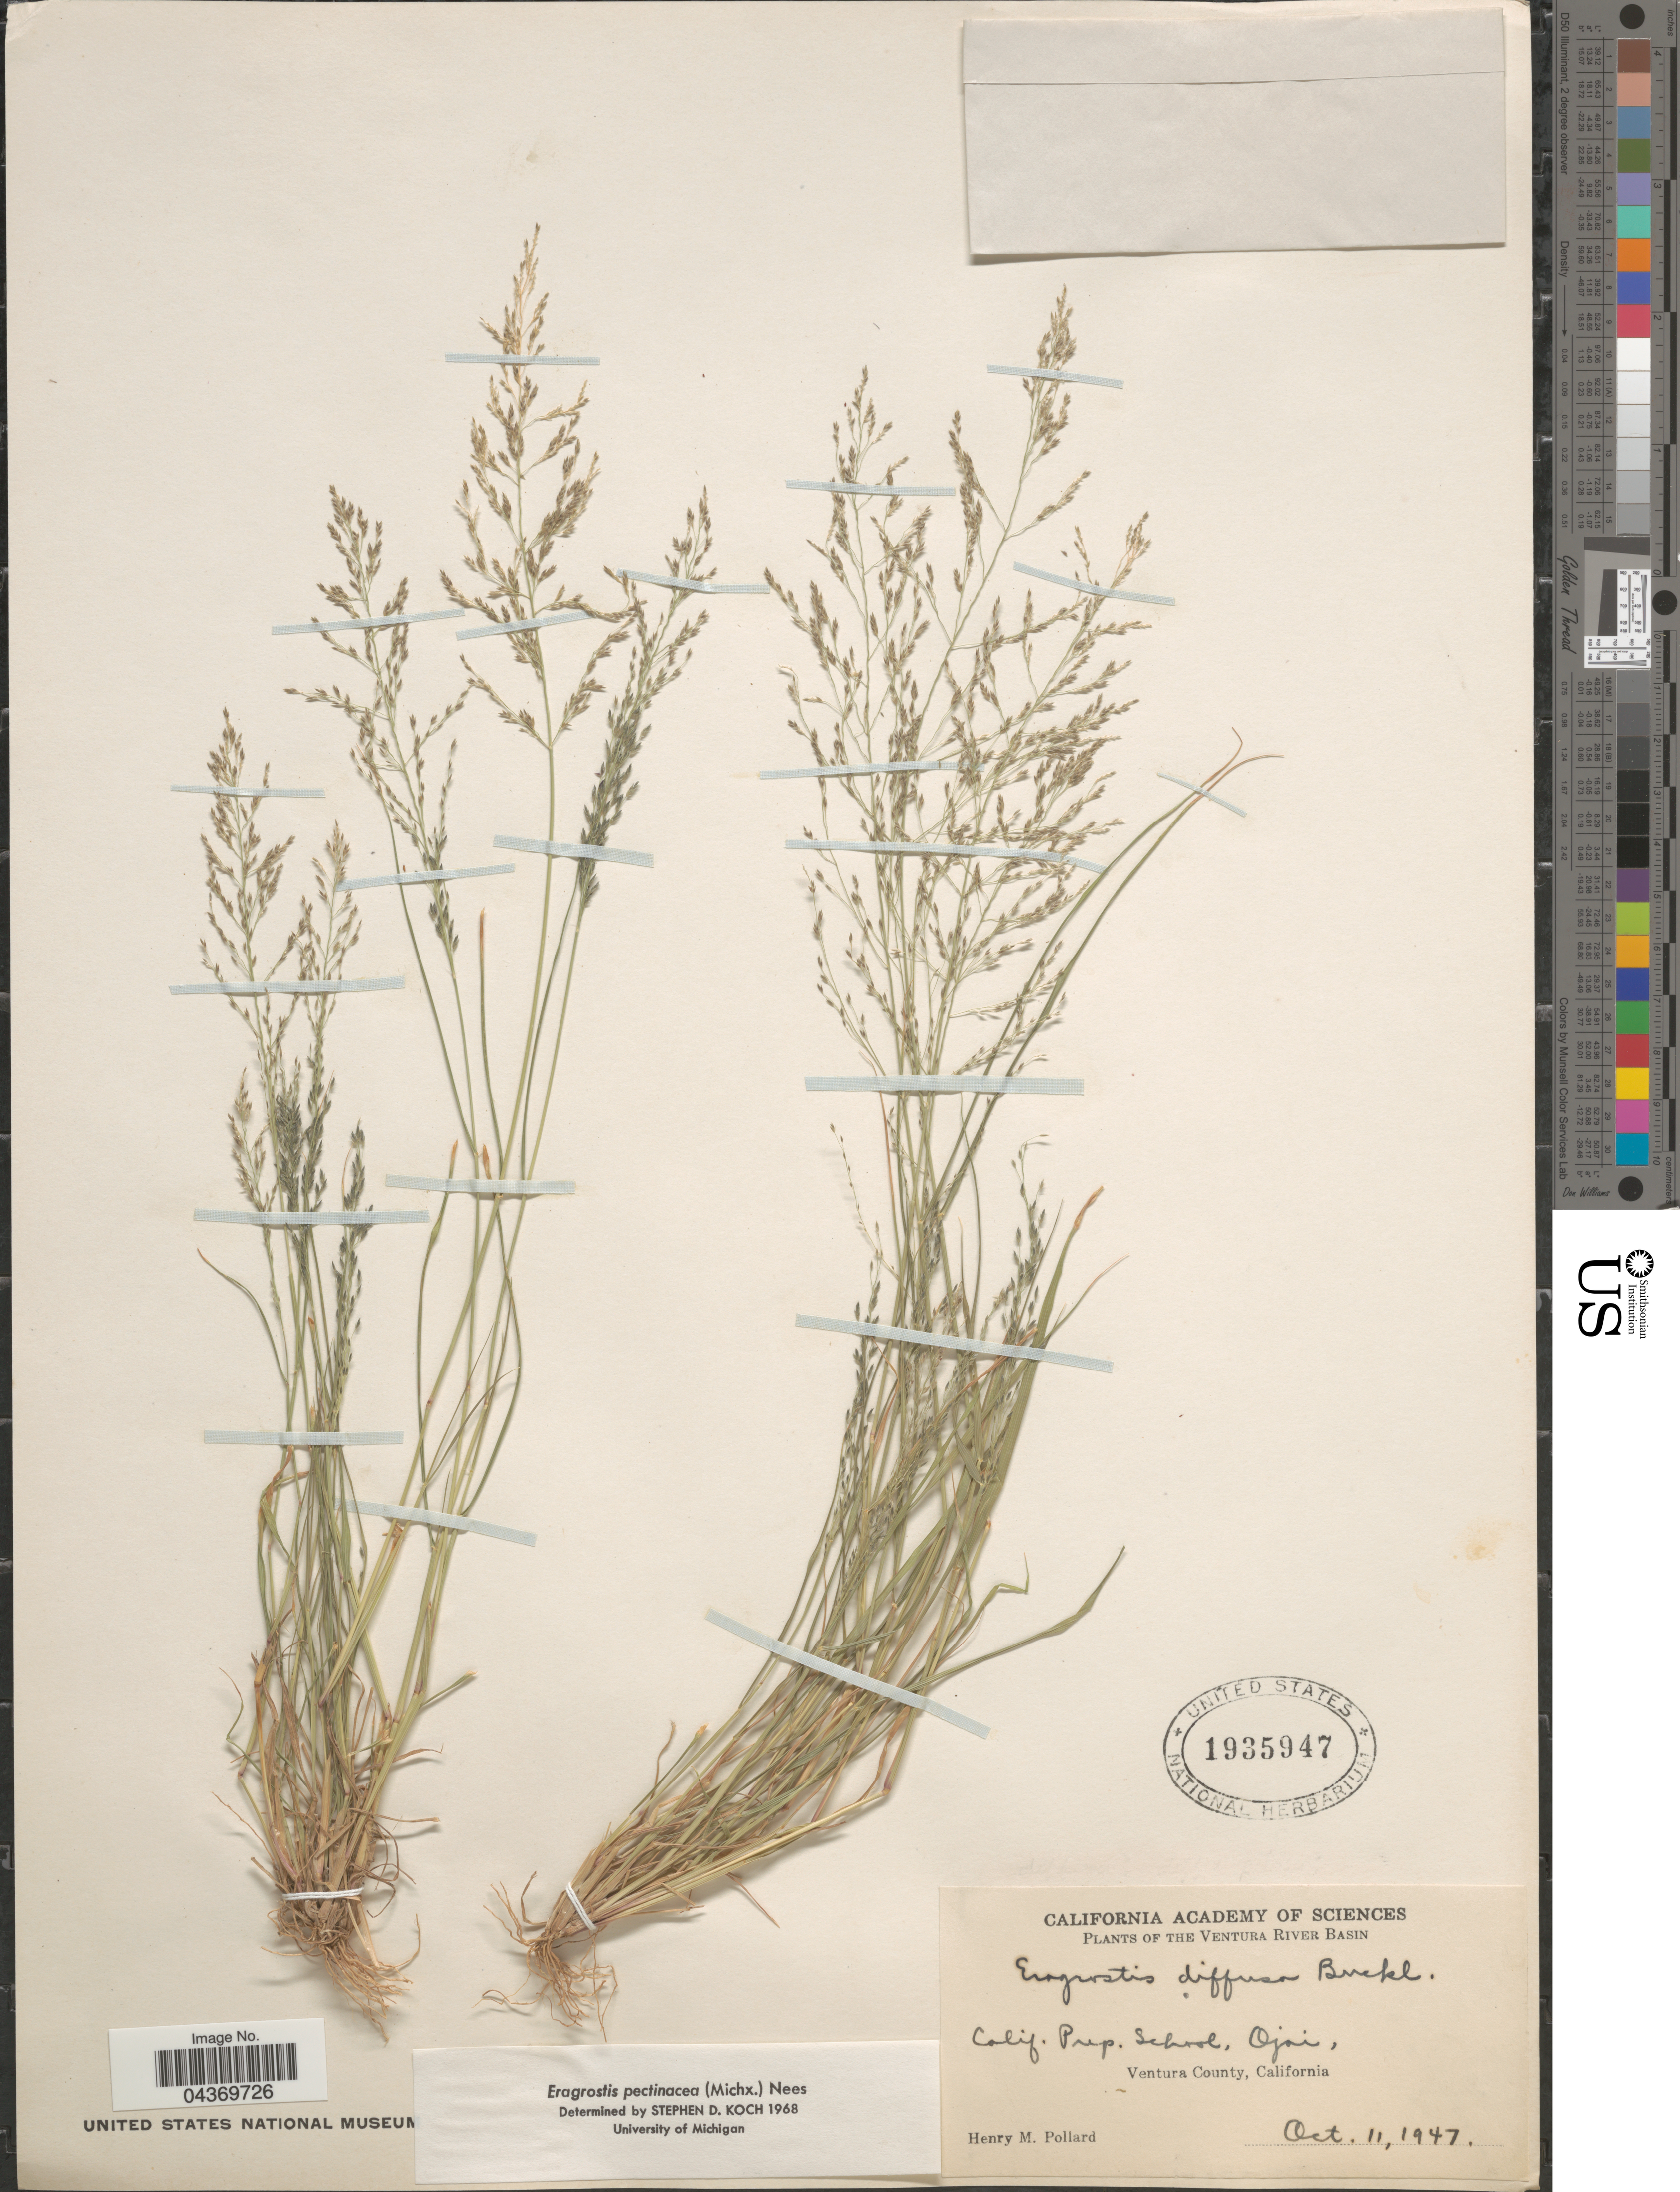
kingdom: Plantae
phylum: Tracheophyta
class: Liliopsida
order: Poales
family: Poaceae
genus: Eragrostis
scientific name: Eragrostis pectinacea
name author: (Michx.) Nees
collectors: H. M. Pollard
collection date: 1947-10-11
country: United States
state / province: California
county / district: Ventura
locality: Ventura River Basin. Calif. Prep. School, Ojai, Ventura County.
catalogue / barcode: US 1935947